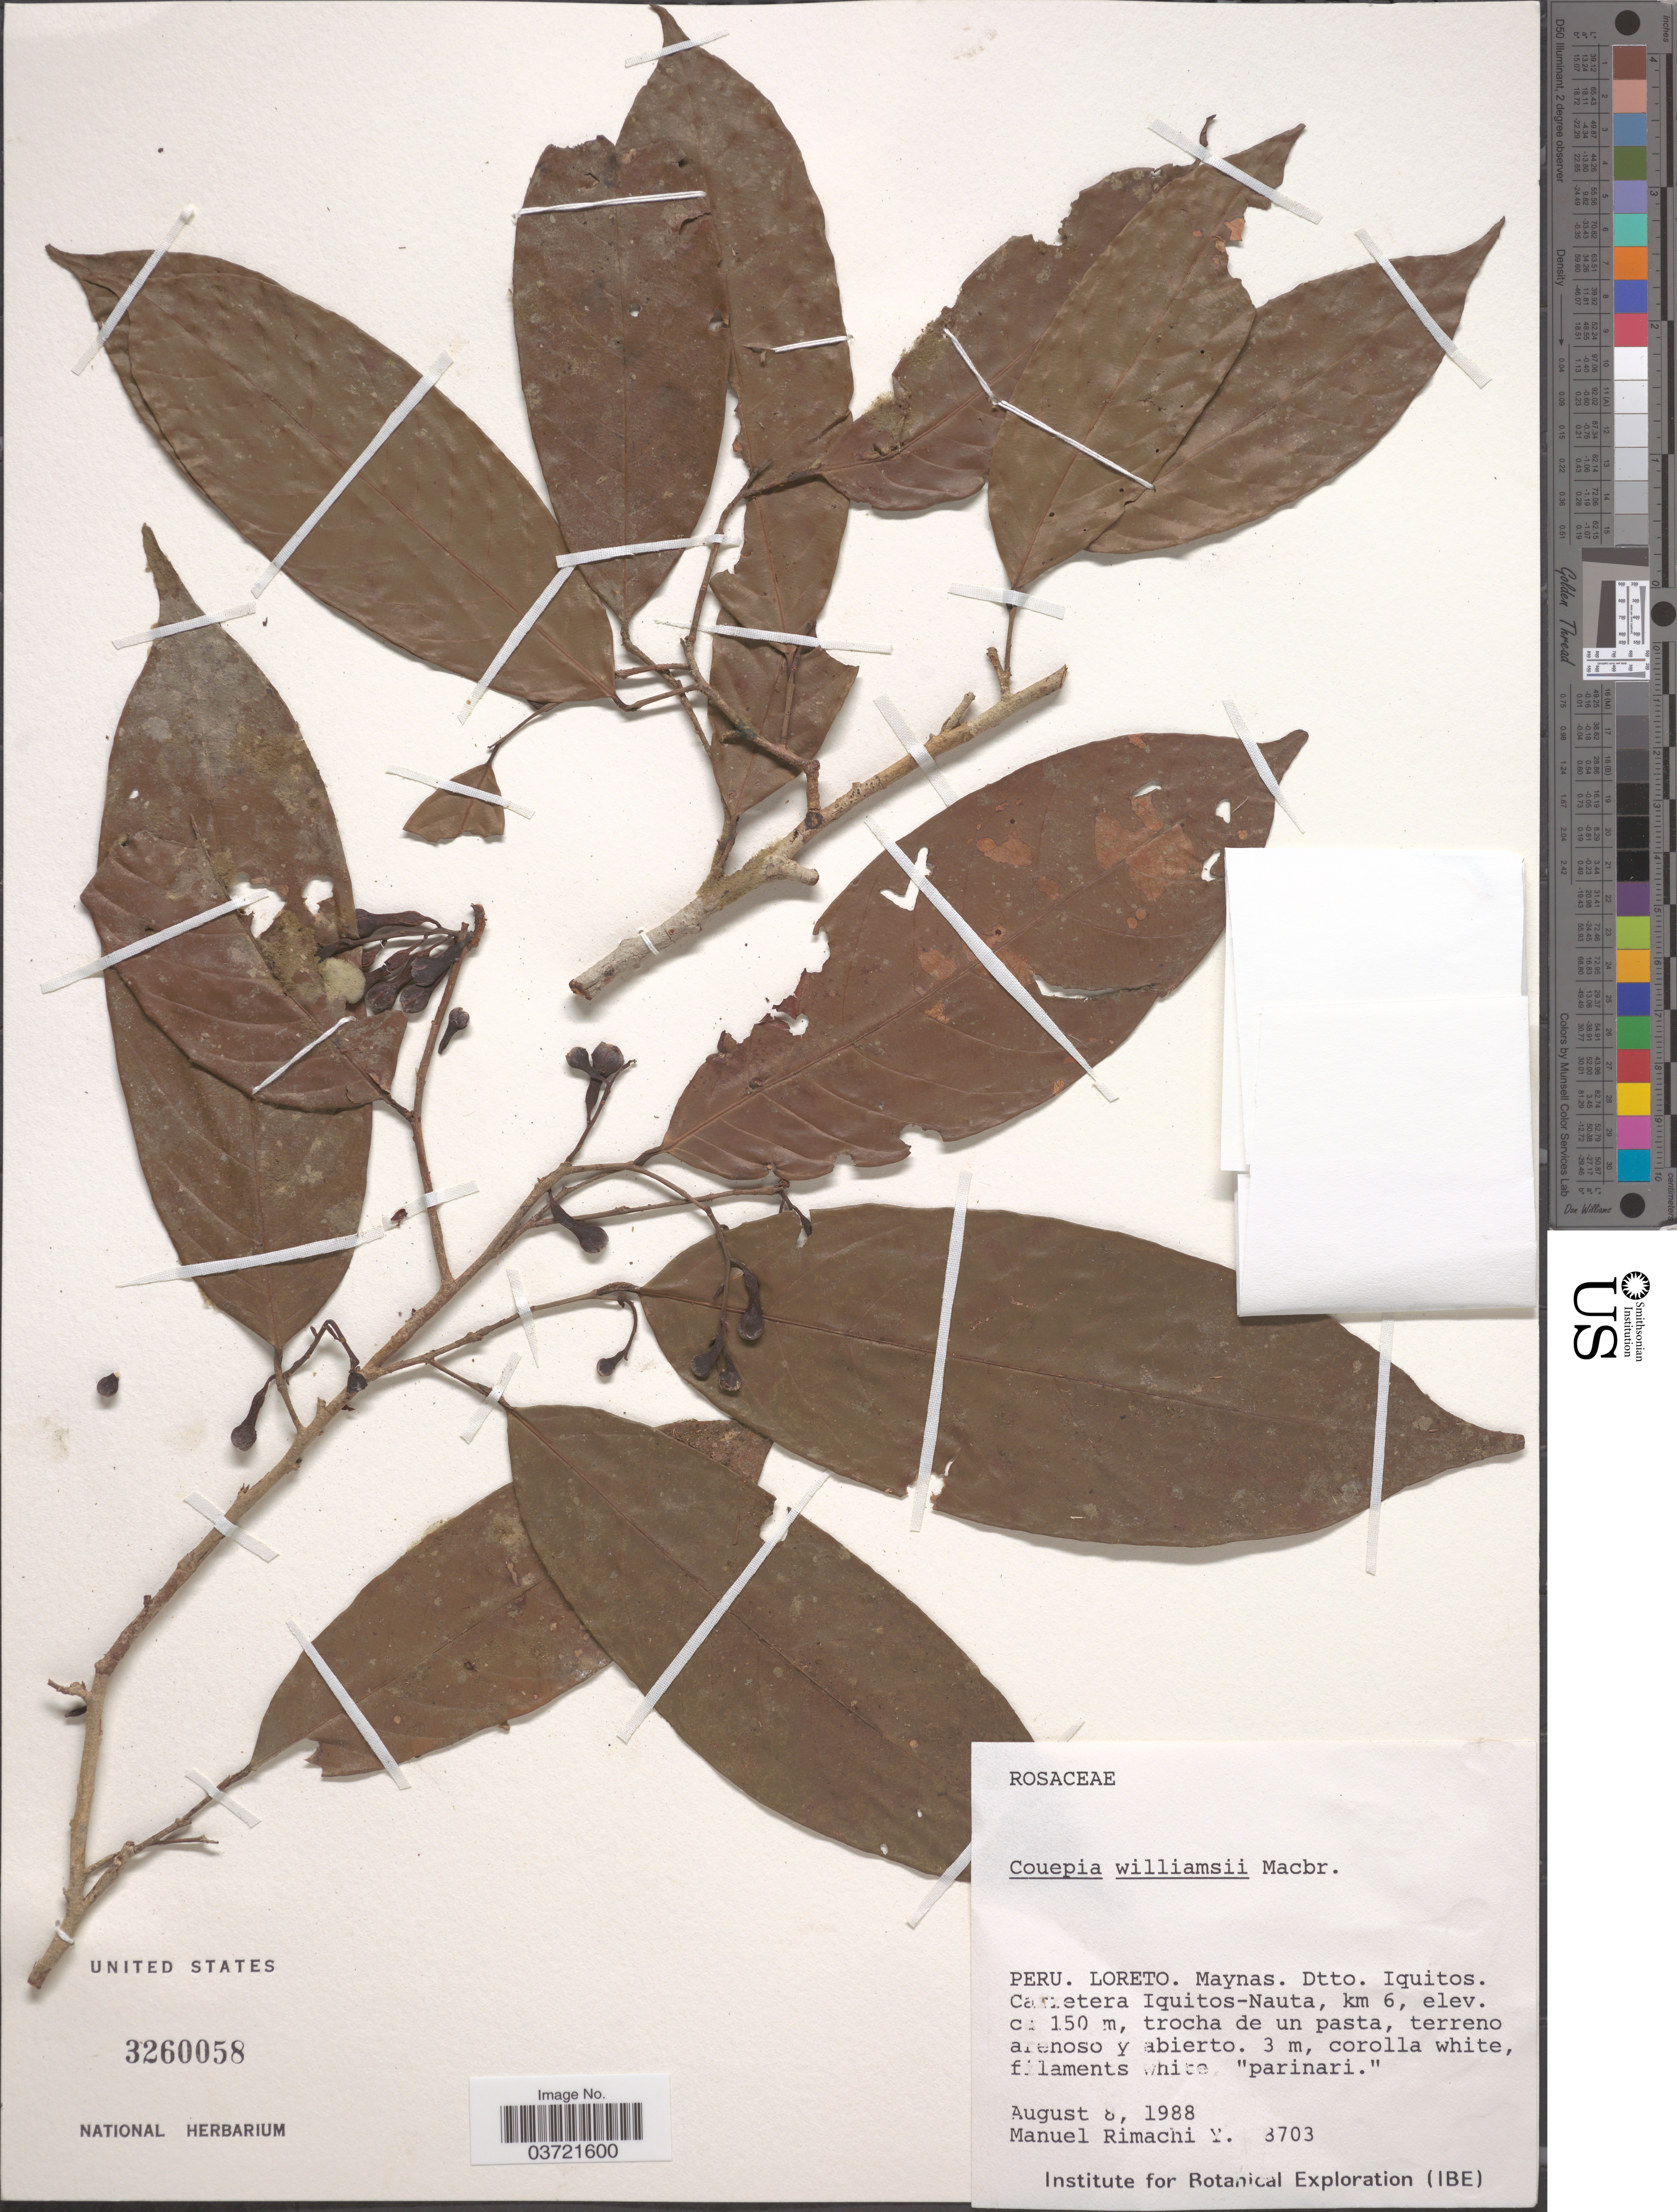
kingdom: Plantae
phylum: Tracheophyta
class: Magnoliopsida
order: Malpighiales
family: Chrysobalanaceae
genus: Couepia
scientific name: Couepia williamsii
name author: J.F. Macbr.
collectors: M. Rimachi Y.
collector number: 3703*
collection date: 1988-08-08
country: Peru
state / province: Loreto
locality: Maynas. Dtto. Iquitos. Carretera Iquitos-Nauta, km 6.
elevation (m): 150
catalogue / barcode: US 3260058